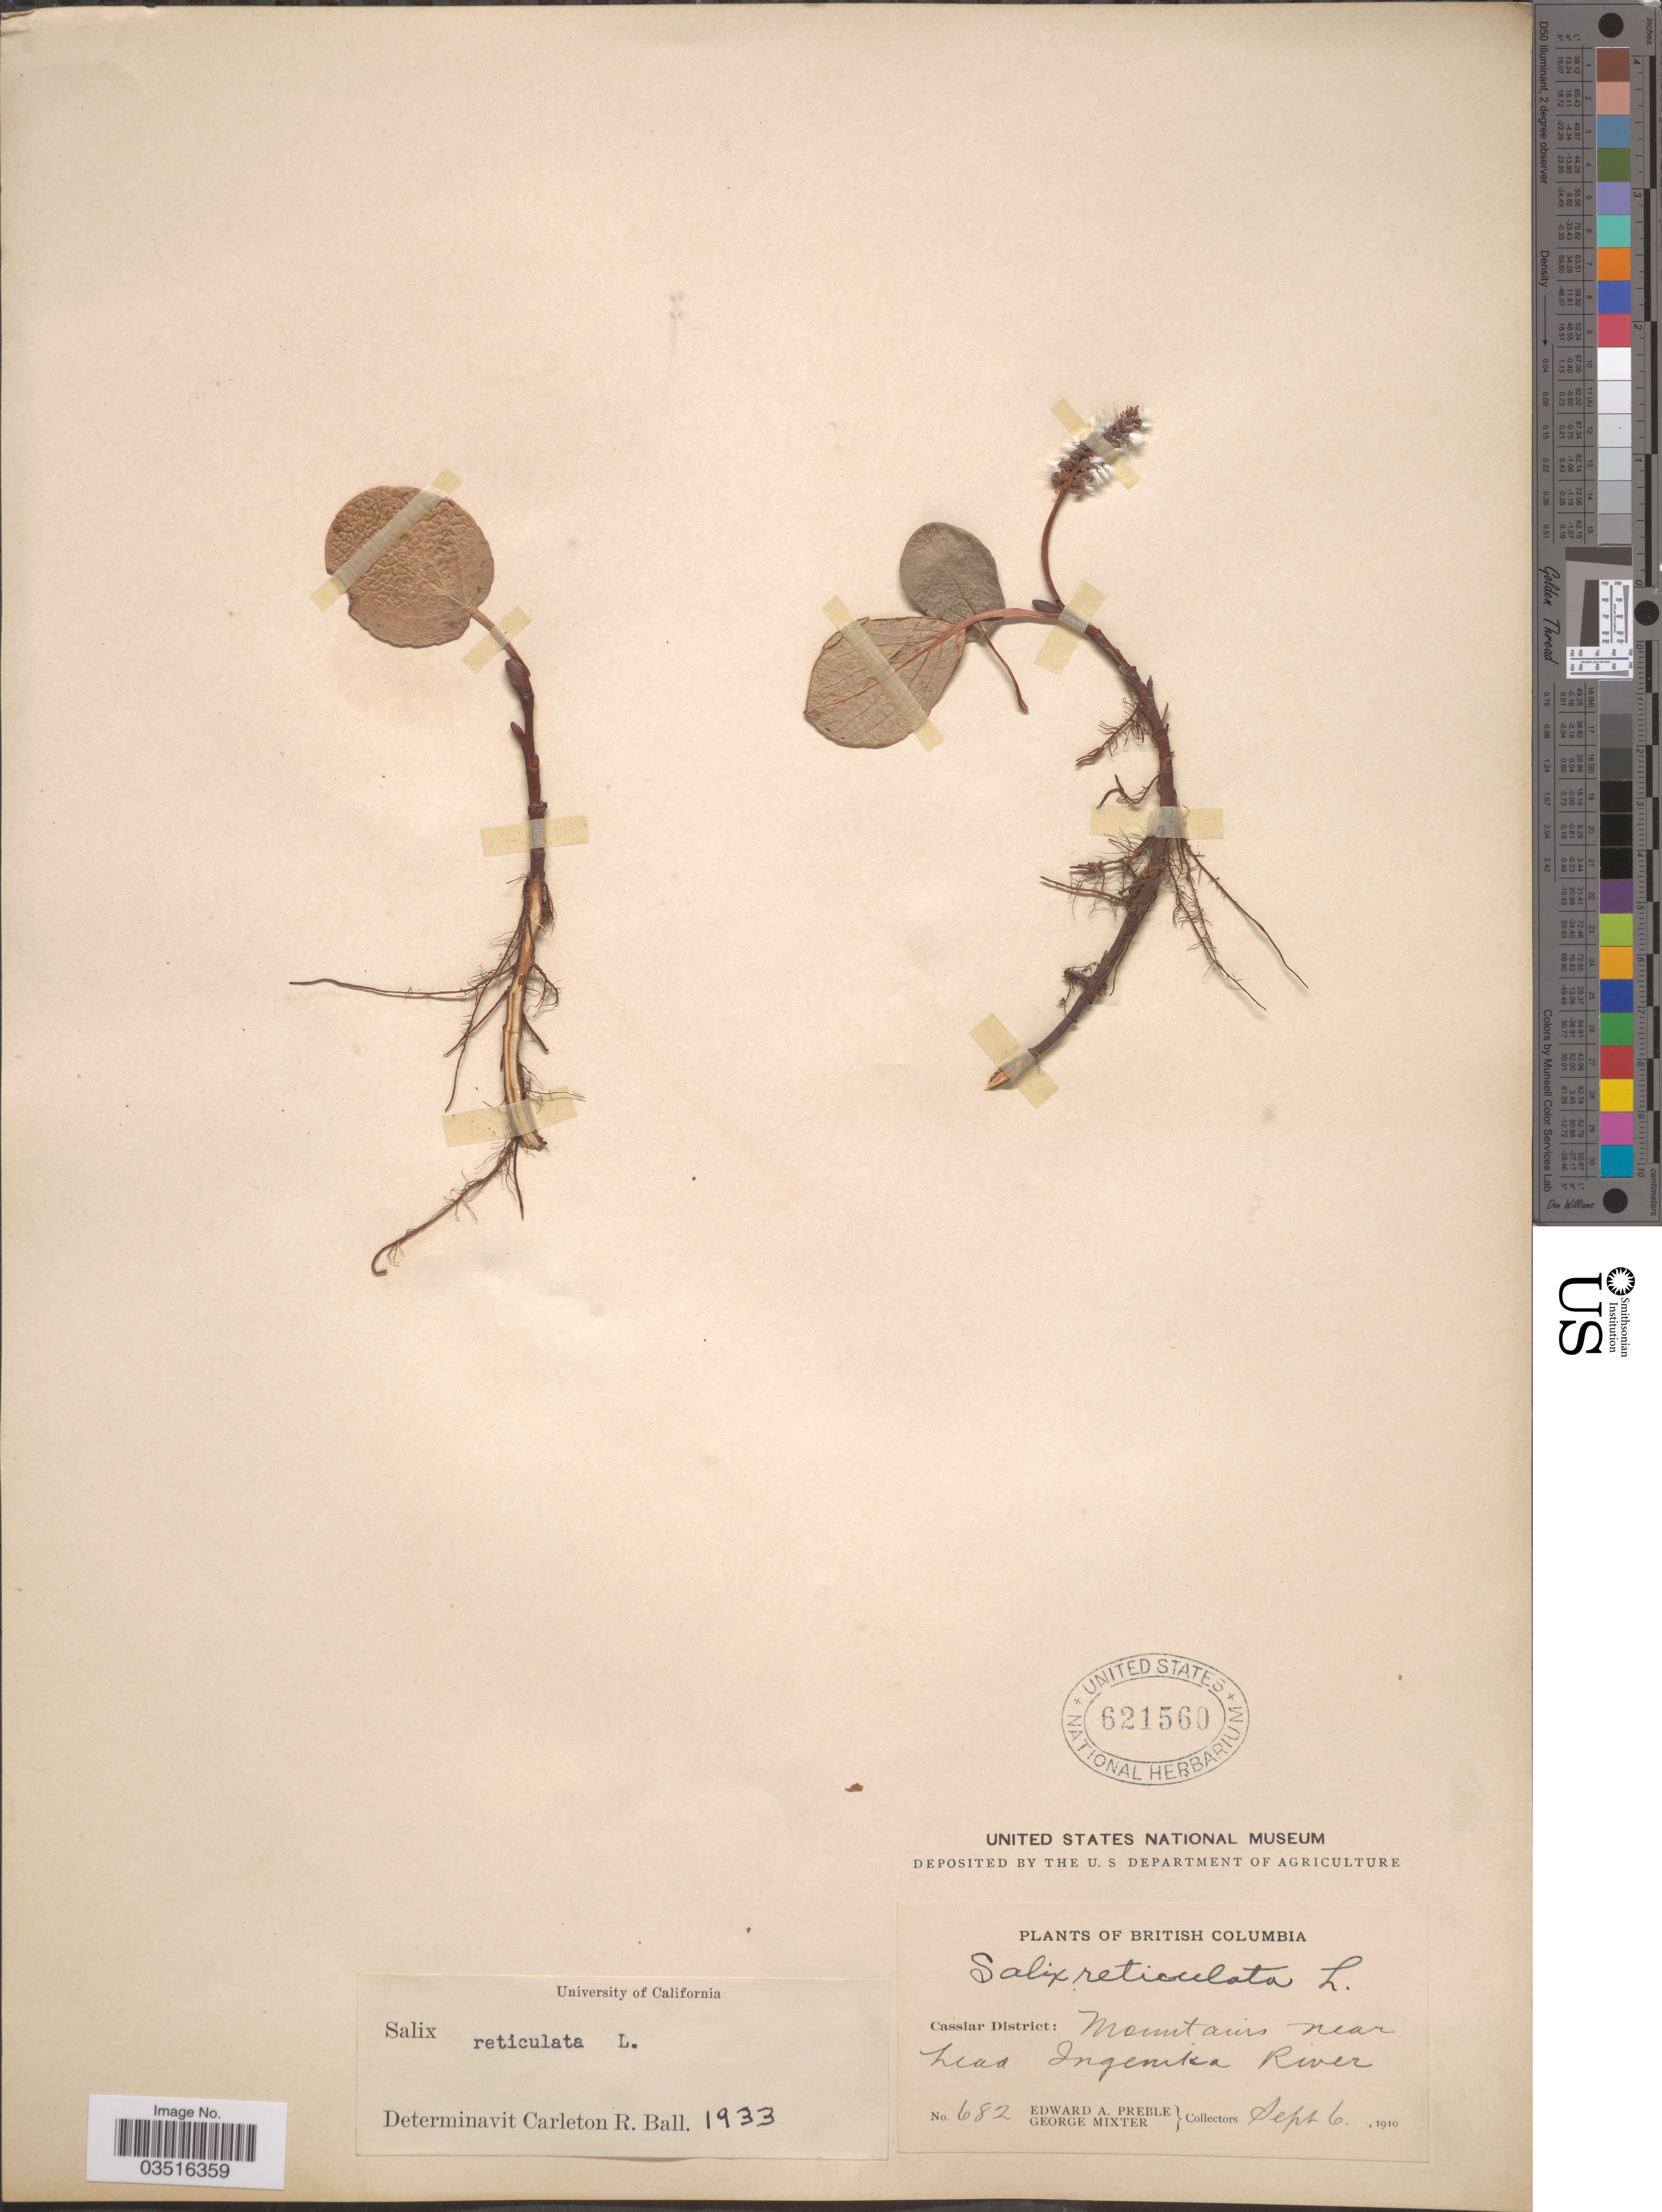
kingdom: Plantae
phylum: Tracheophyta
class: Magnoliopsida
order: Malpighiales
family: Salicaceae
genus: Salix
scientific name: Salix reticulata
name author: L.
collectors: E. Preble & G. Mixter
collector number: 682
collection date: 1910-09-06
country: Canada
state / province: British Columbia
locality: Cassiar District: Mountains near head Ingenika River.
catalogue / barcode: US 621560